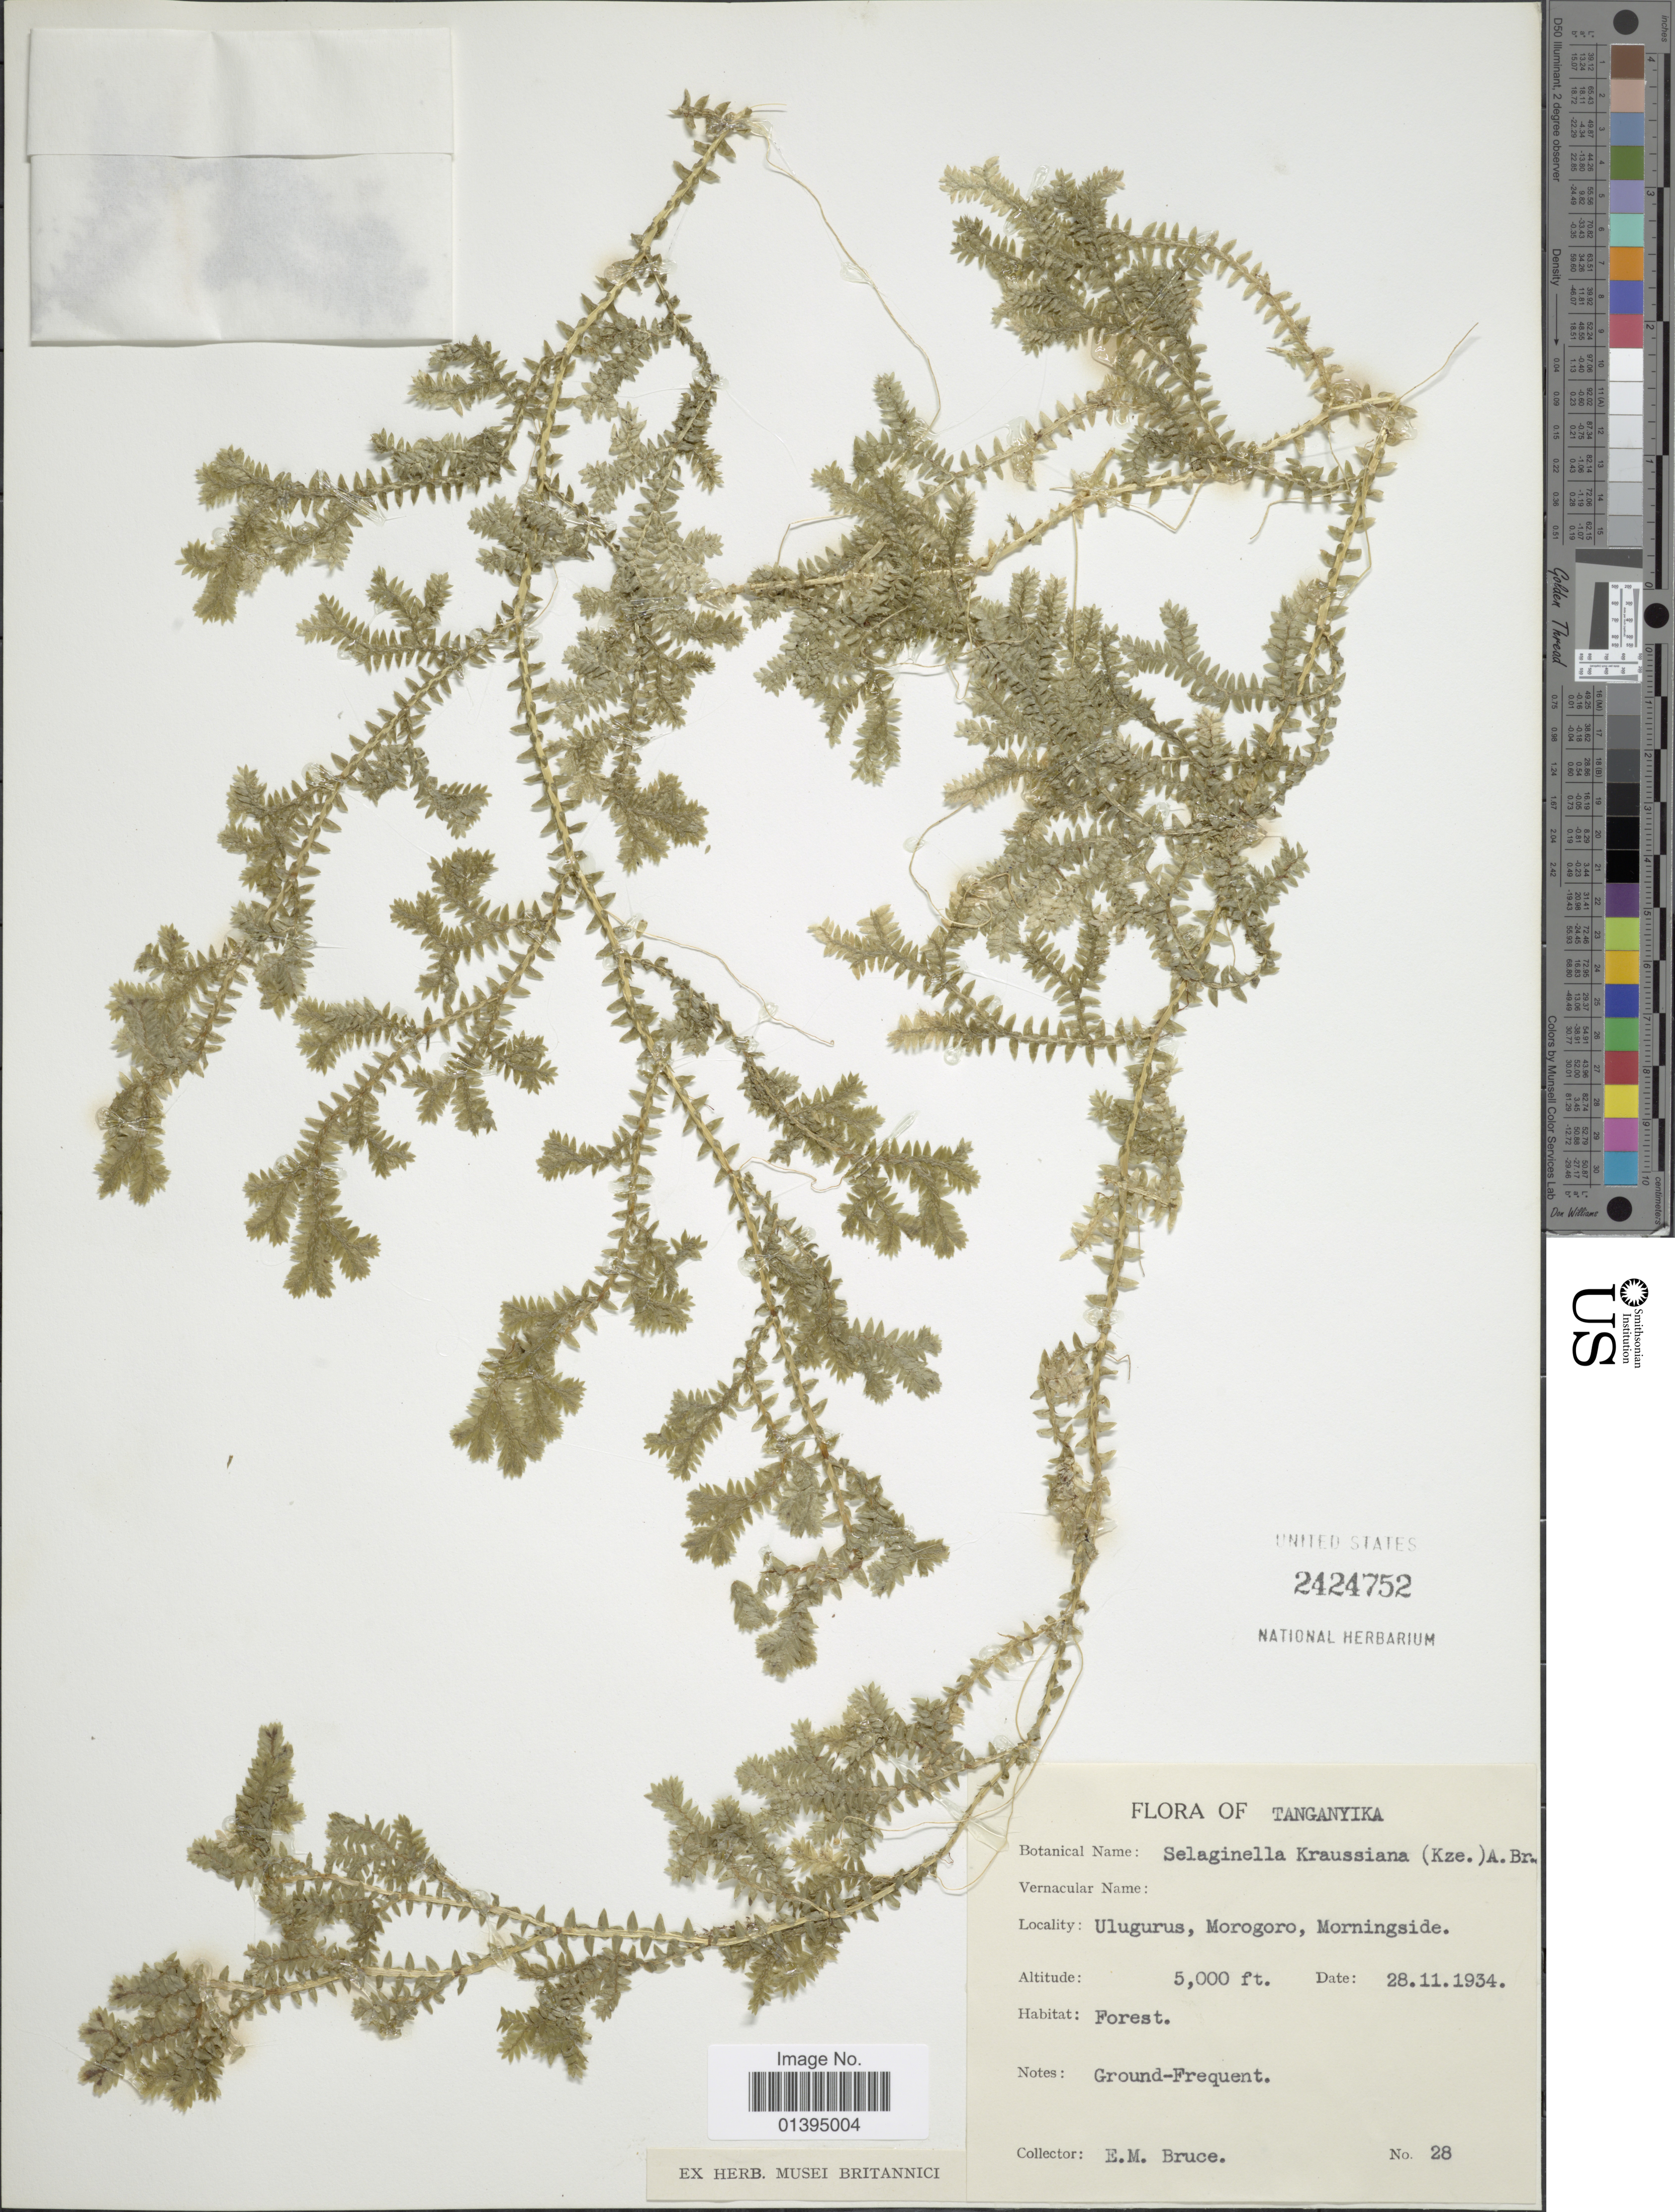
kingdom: Plantae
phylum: Tracheophyta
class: Lycopodiopsida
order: Selaginellales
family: Selaginellaceae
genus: Selaginella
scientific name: Selaginella kraussiana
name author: (Kunze) A. Braun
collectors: E. Bruce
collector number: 28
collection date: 1934-11-28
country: Tanzania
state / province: Morogoro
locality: Tanganyika, Ulugurus, Morningside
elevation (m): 1524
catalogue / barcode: US 2424752